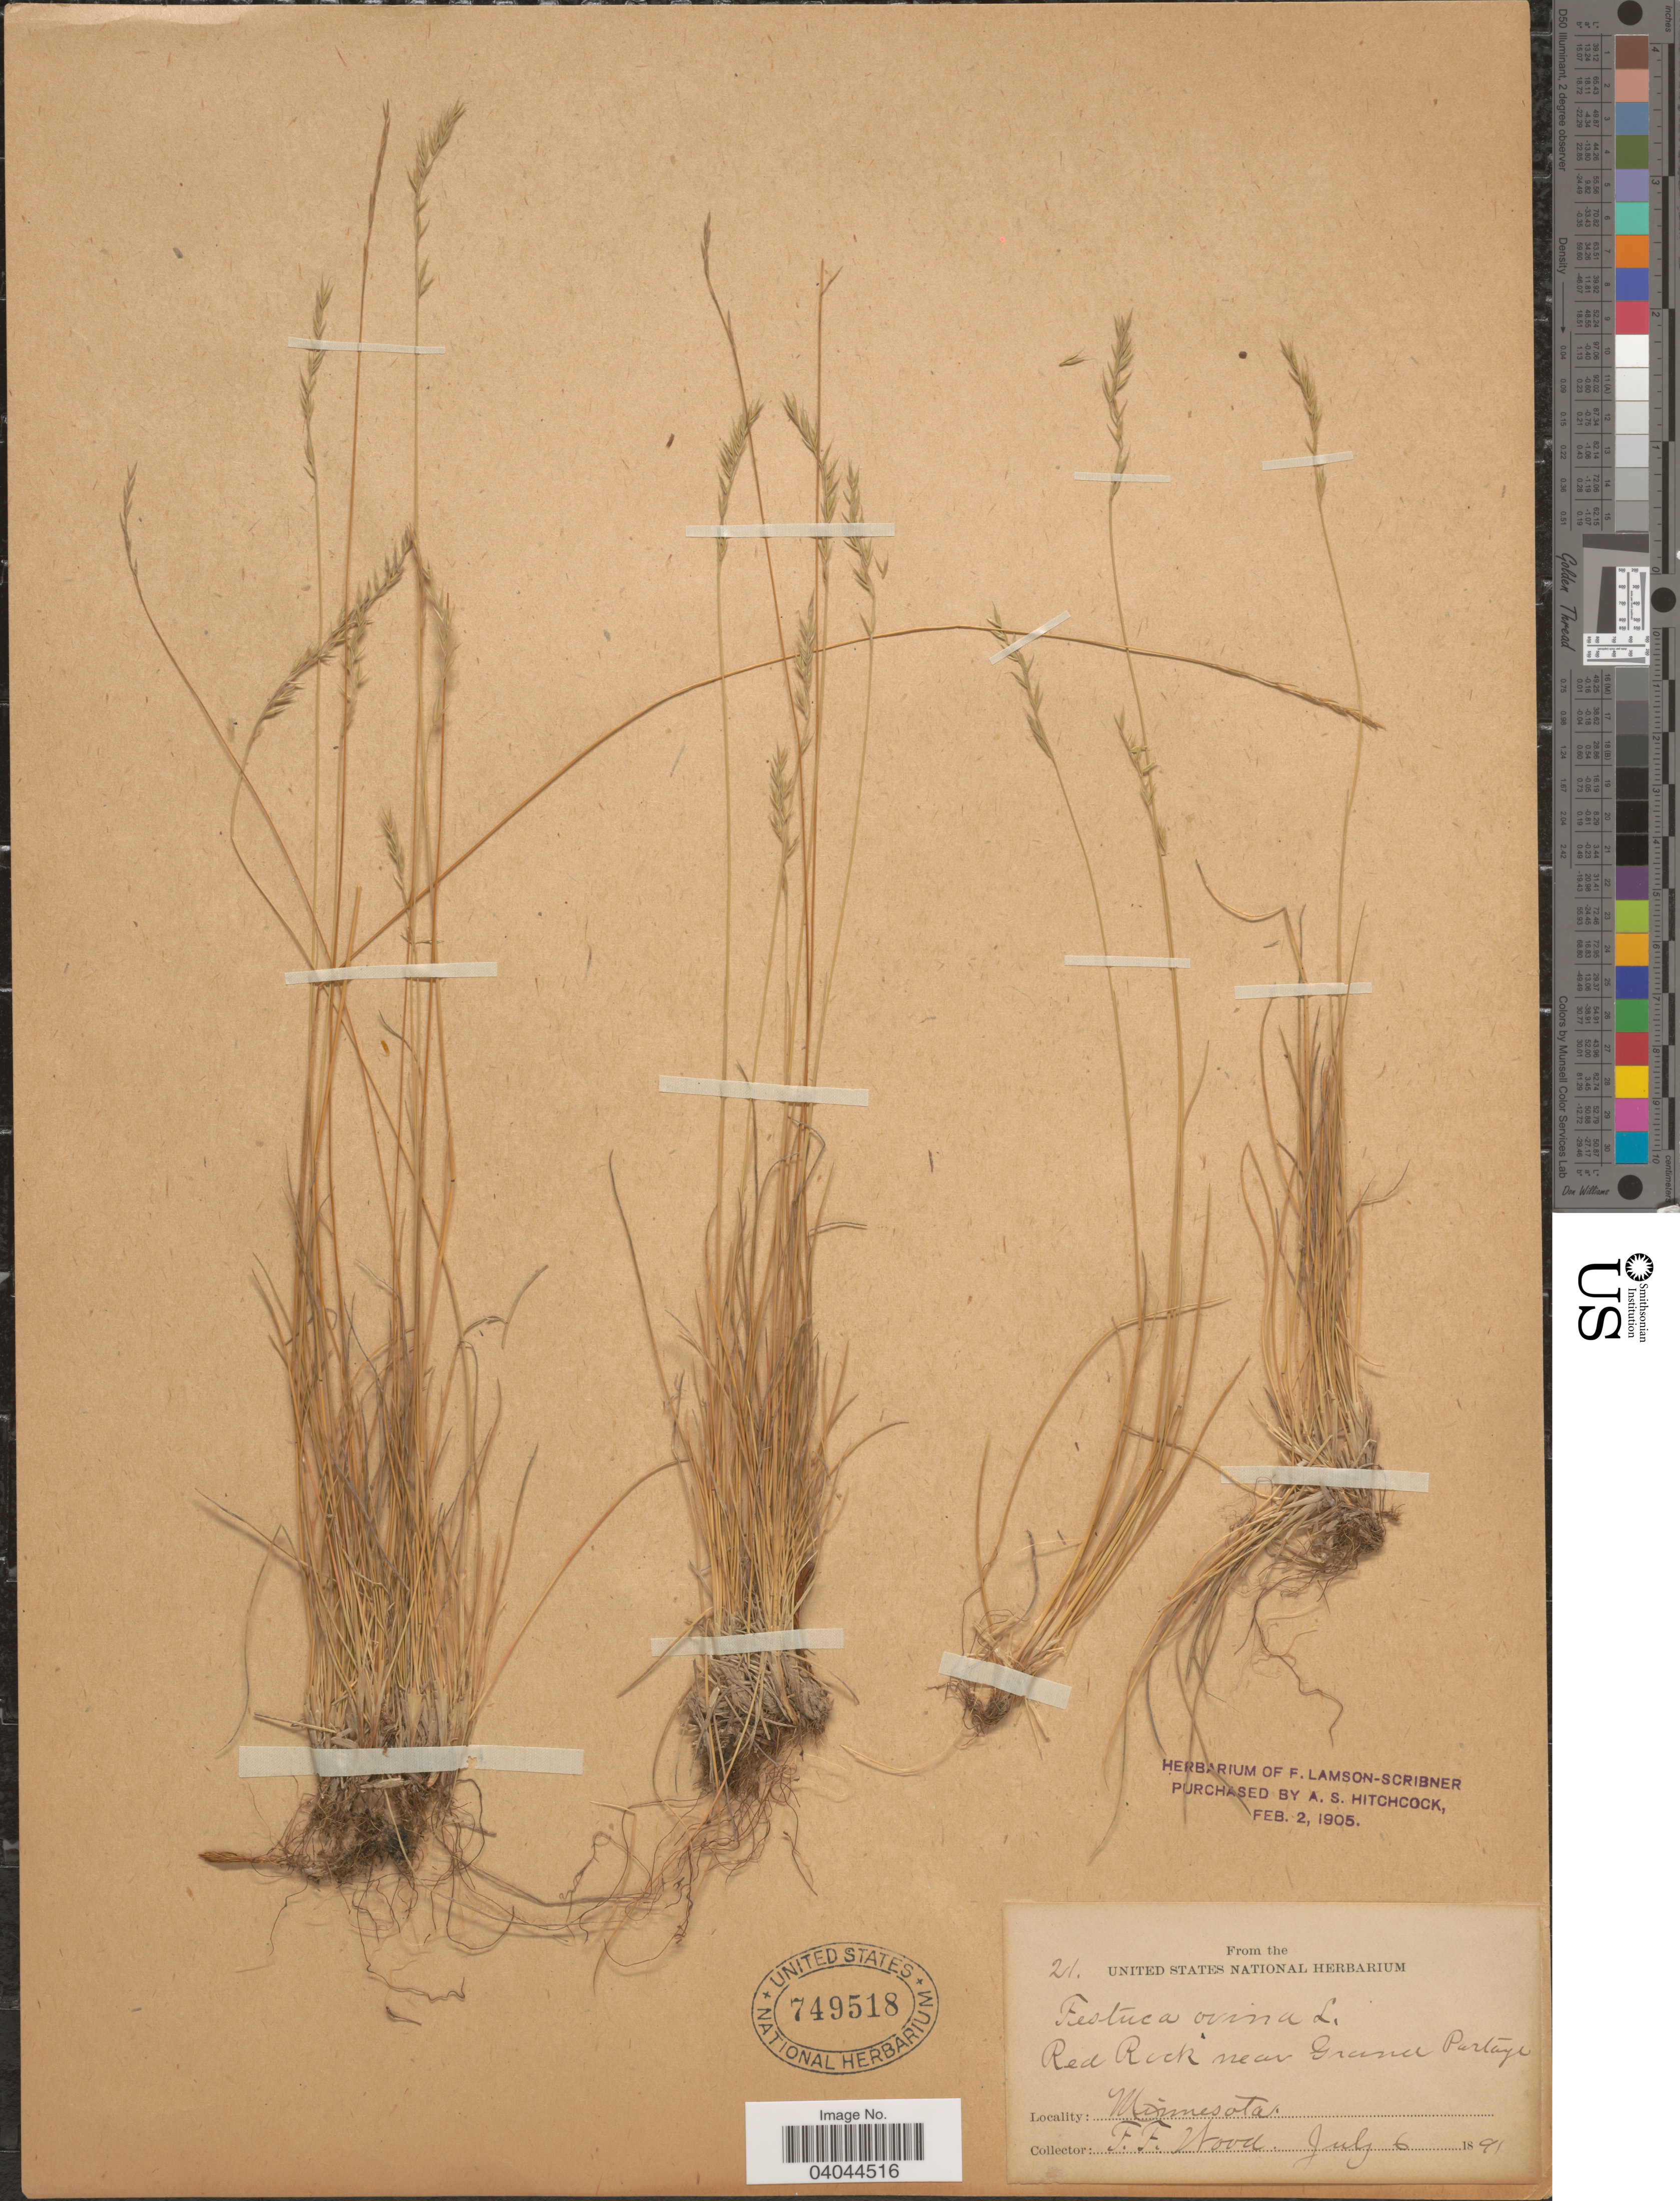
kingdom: Plantae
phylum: Tracheophyta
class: Liliopsida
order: Poales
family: Poaceae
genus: Festuca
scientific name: Festuca ovina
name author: L.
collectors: F. Wood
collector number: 21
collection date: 1891-07-06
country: United States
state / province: Minnesota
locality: Red Rock near Grant Portage.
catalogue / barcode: US 749518